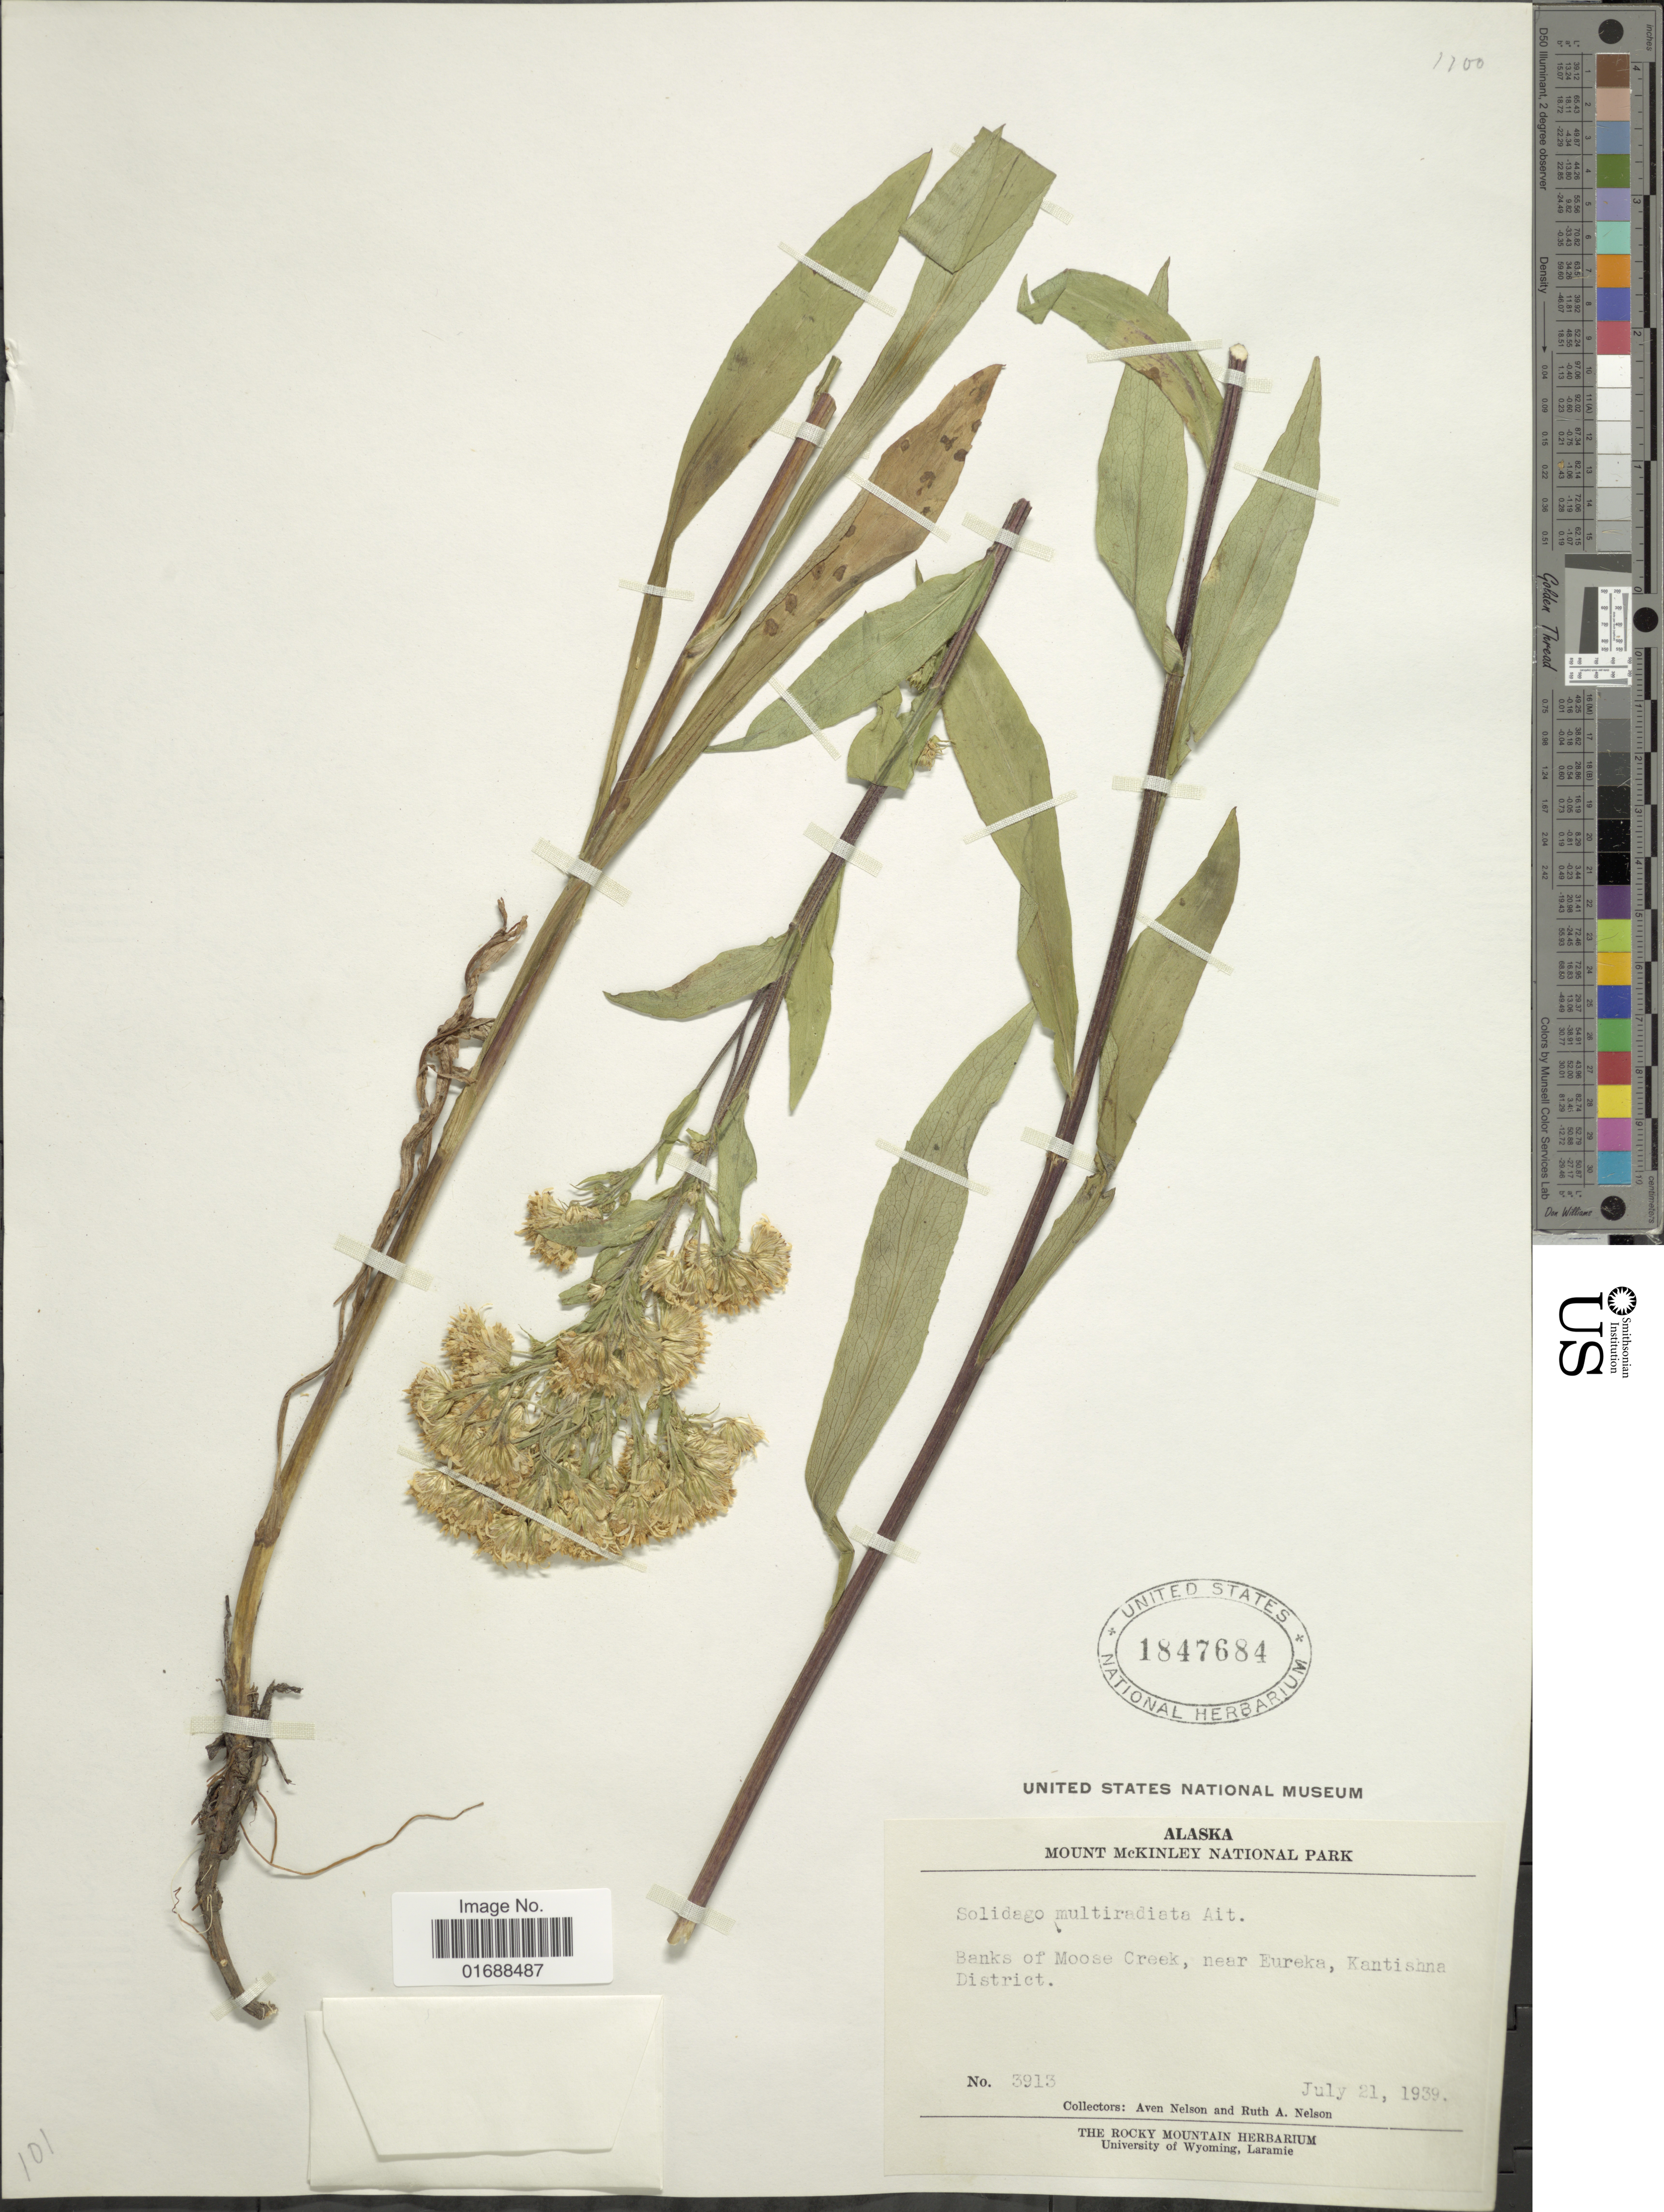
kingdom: Plantae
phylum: Tracheophyta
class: Magnoliopsida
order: Asterales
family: Asteraceae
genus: Solidago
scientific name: Solidago multiradiata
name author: Aiton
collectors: A. Nelson & R. A. Nelson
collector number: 3913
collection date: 1939-07-21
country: United States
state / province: Alaska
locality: Mount McKinley National Park, Banks of Moose Creek, near Eureka, Kantishna District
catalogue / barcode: US 1847684